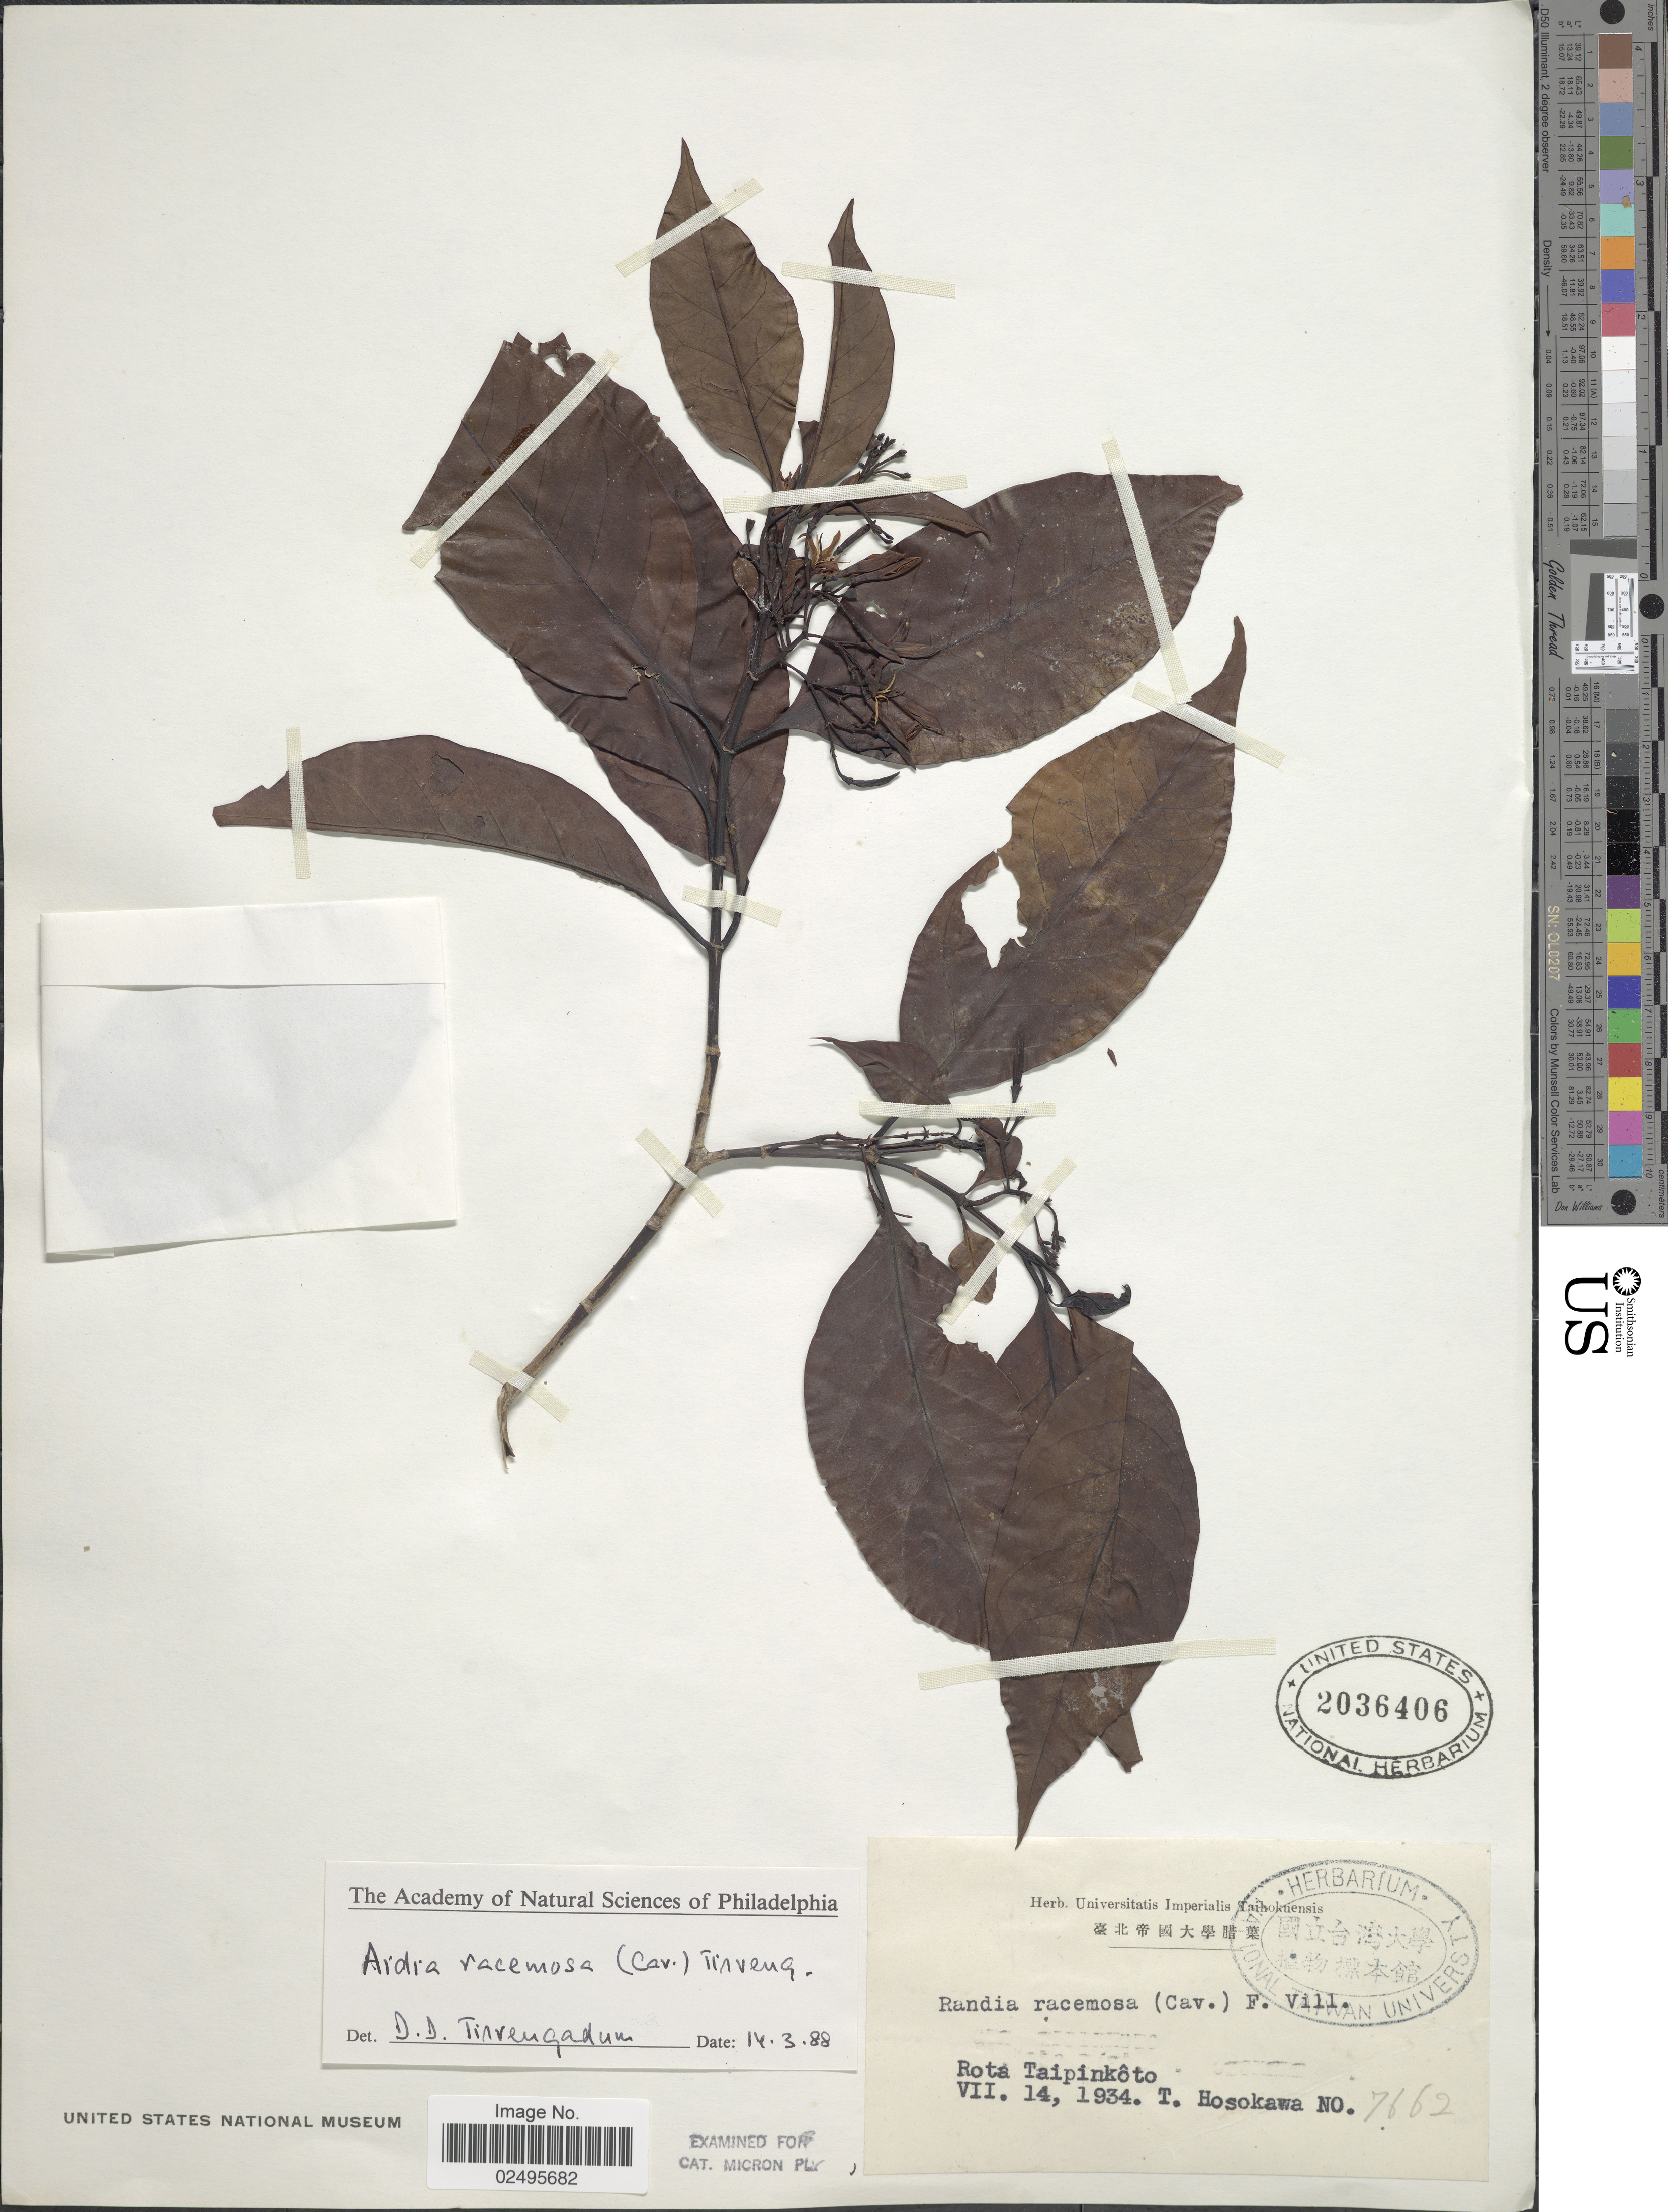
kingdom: Plantae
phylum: Tracheophyta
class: Magnoliopsida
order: Gentianales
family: Rubiaceae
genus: Aidia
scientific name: Aidia graeffei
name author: (Reinecke) Tirveng.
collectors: T. Hosokawa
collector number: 7662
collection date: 1934-07-14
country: Northern Mariana Islands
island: Rota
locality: Taipinkoto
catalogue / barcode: US 2036406